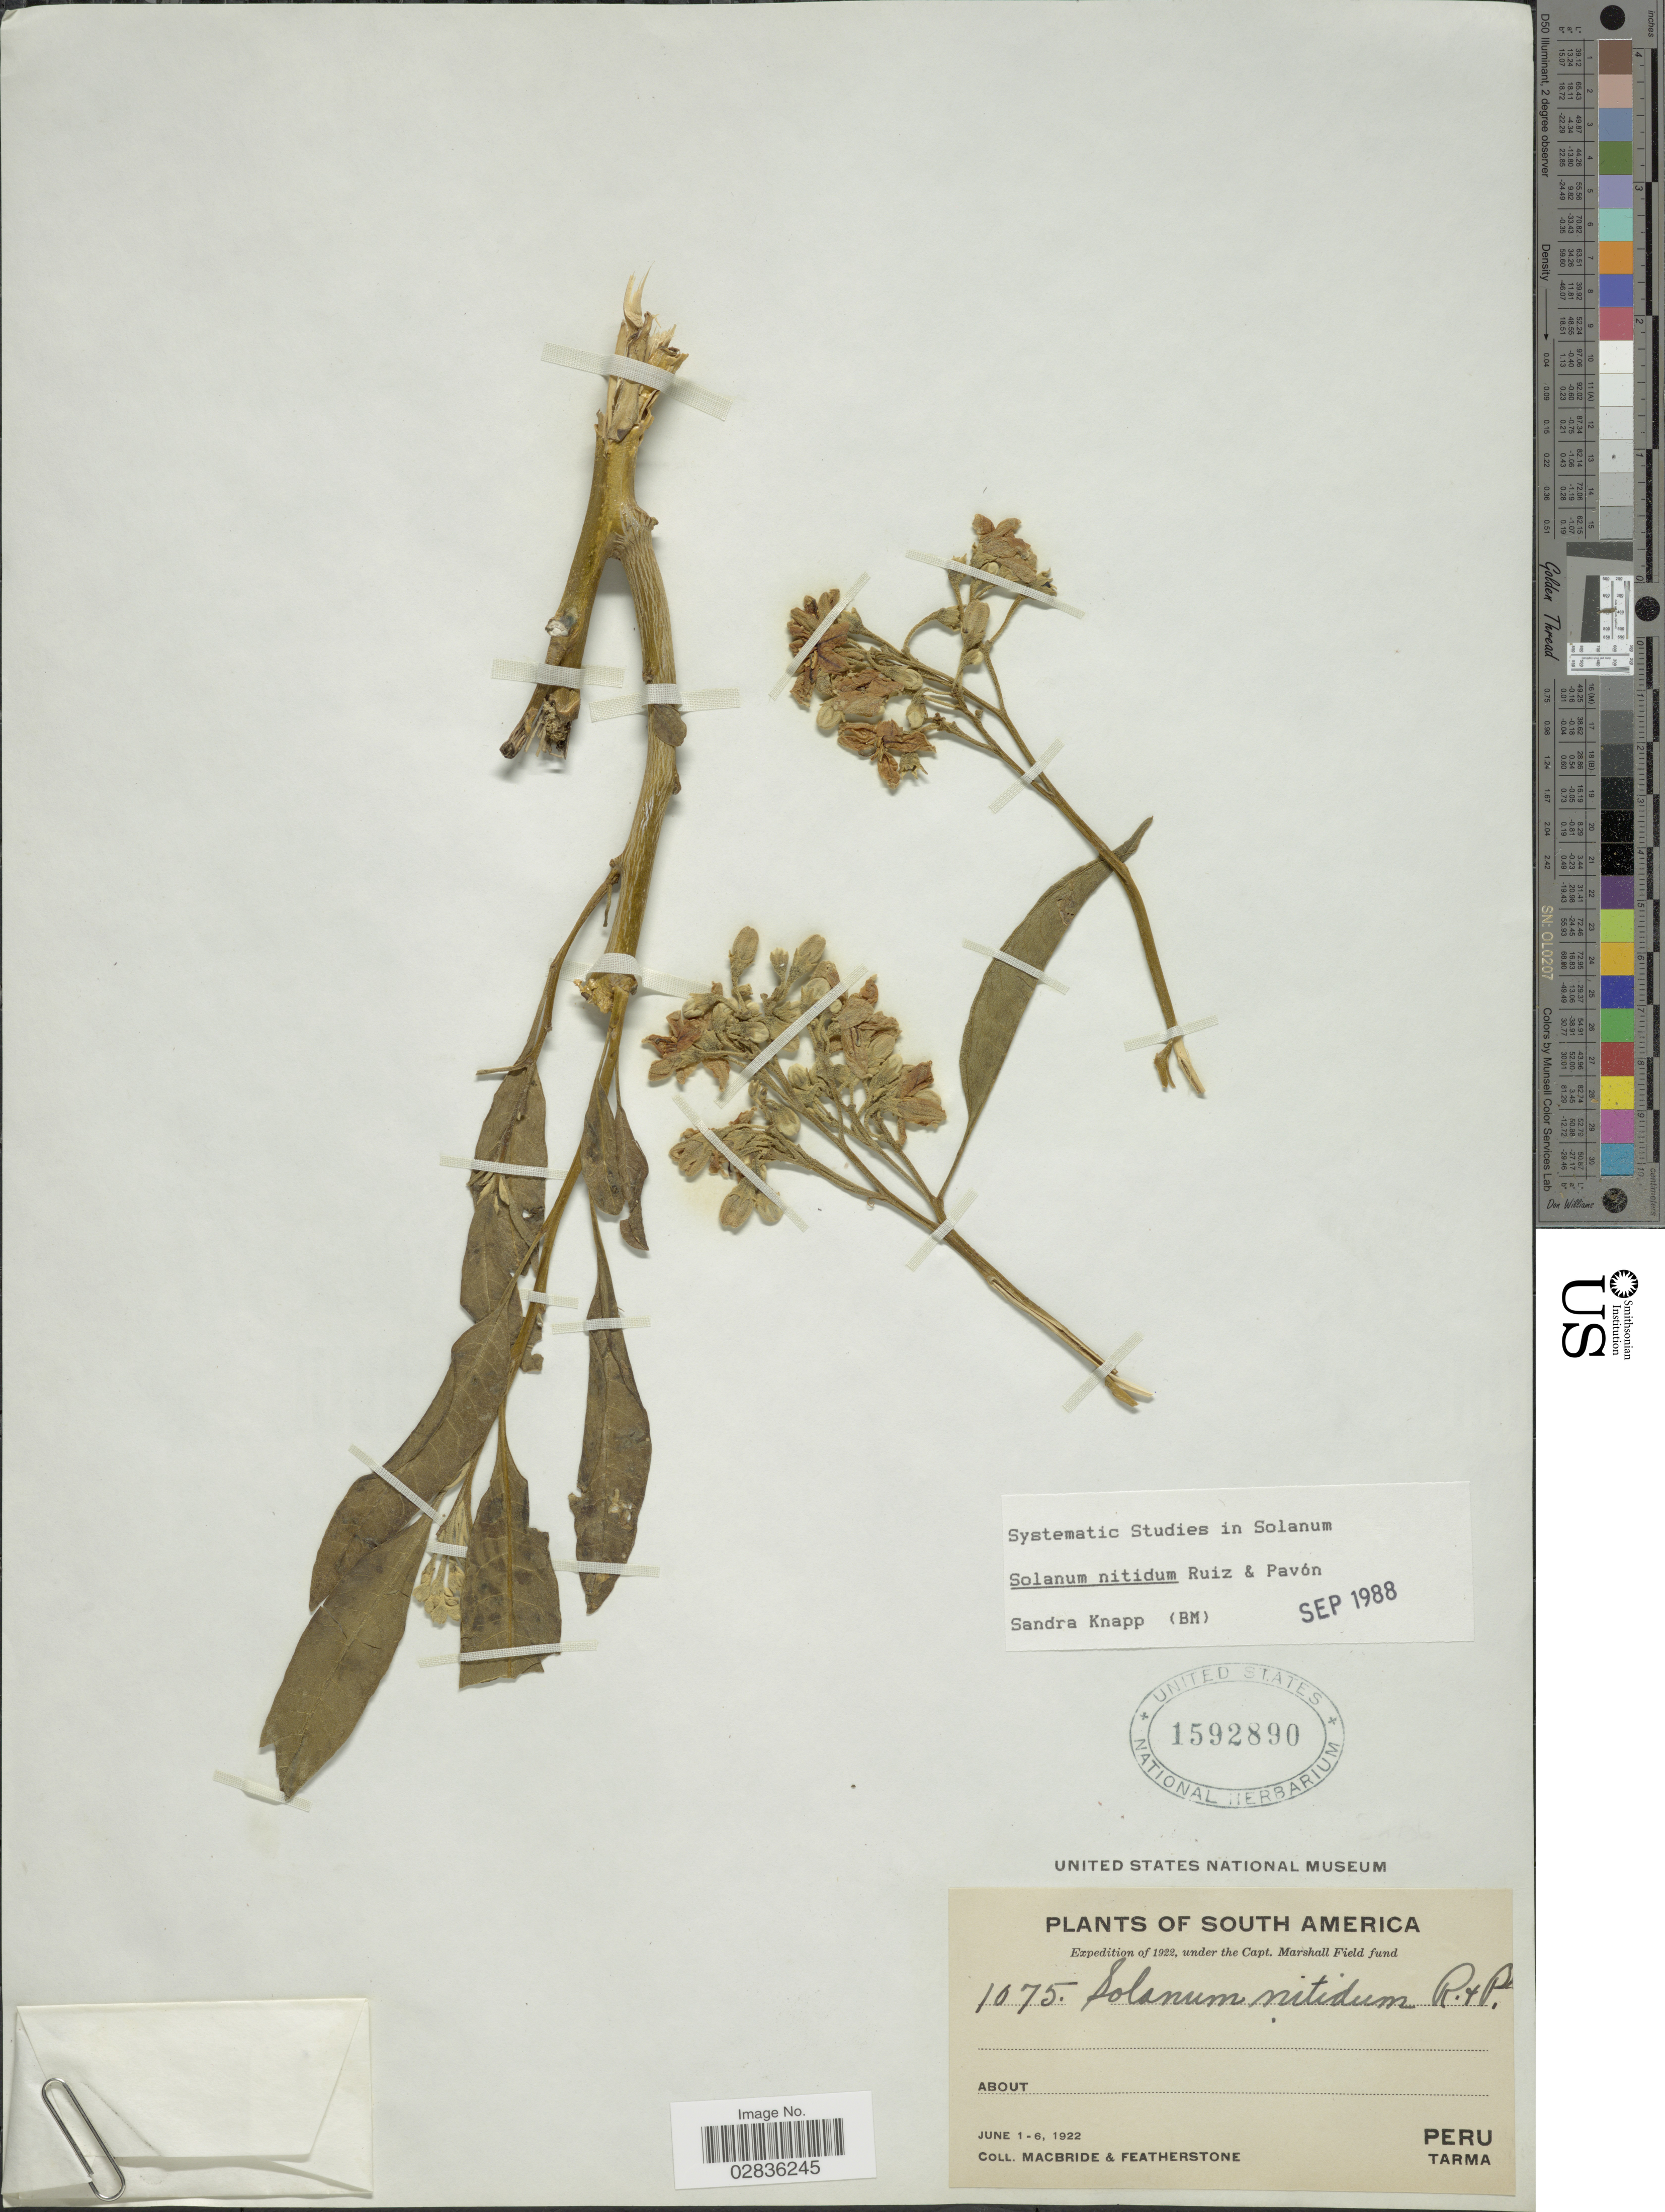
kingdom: Plantae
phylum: Tracheophyta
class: Magnoliopsida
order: Solanales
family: Solanaceae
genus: Solanum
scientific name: Solanum nitidum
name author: Ruiz & Pav.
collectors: Macbride, -- & -. Featherstone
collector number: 1075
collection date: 1922-06-01/1922-06-06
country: Peru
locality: Tarma.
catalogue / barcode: US 1592890